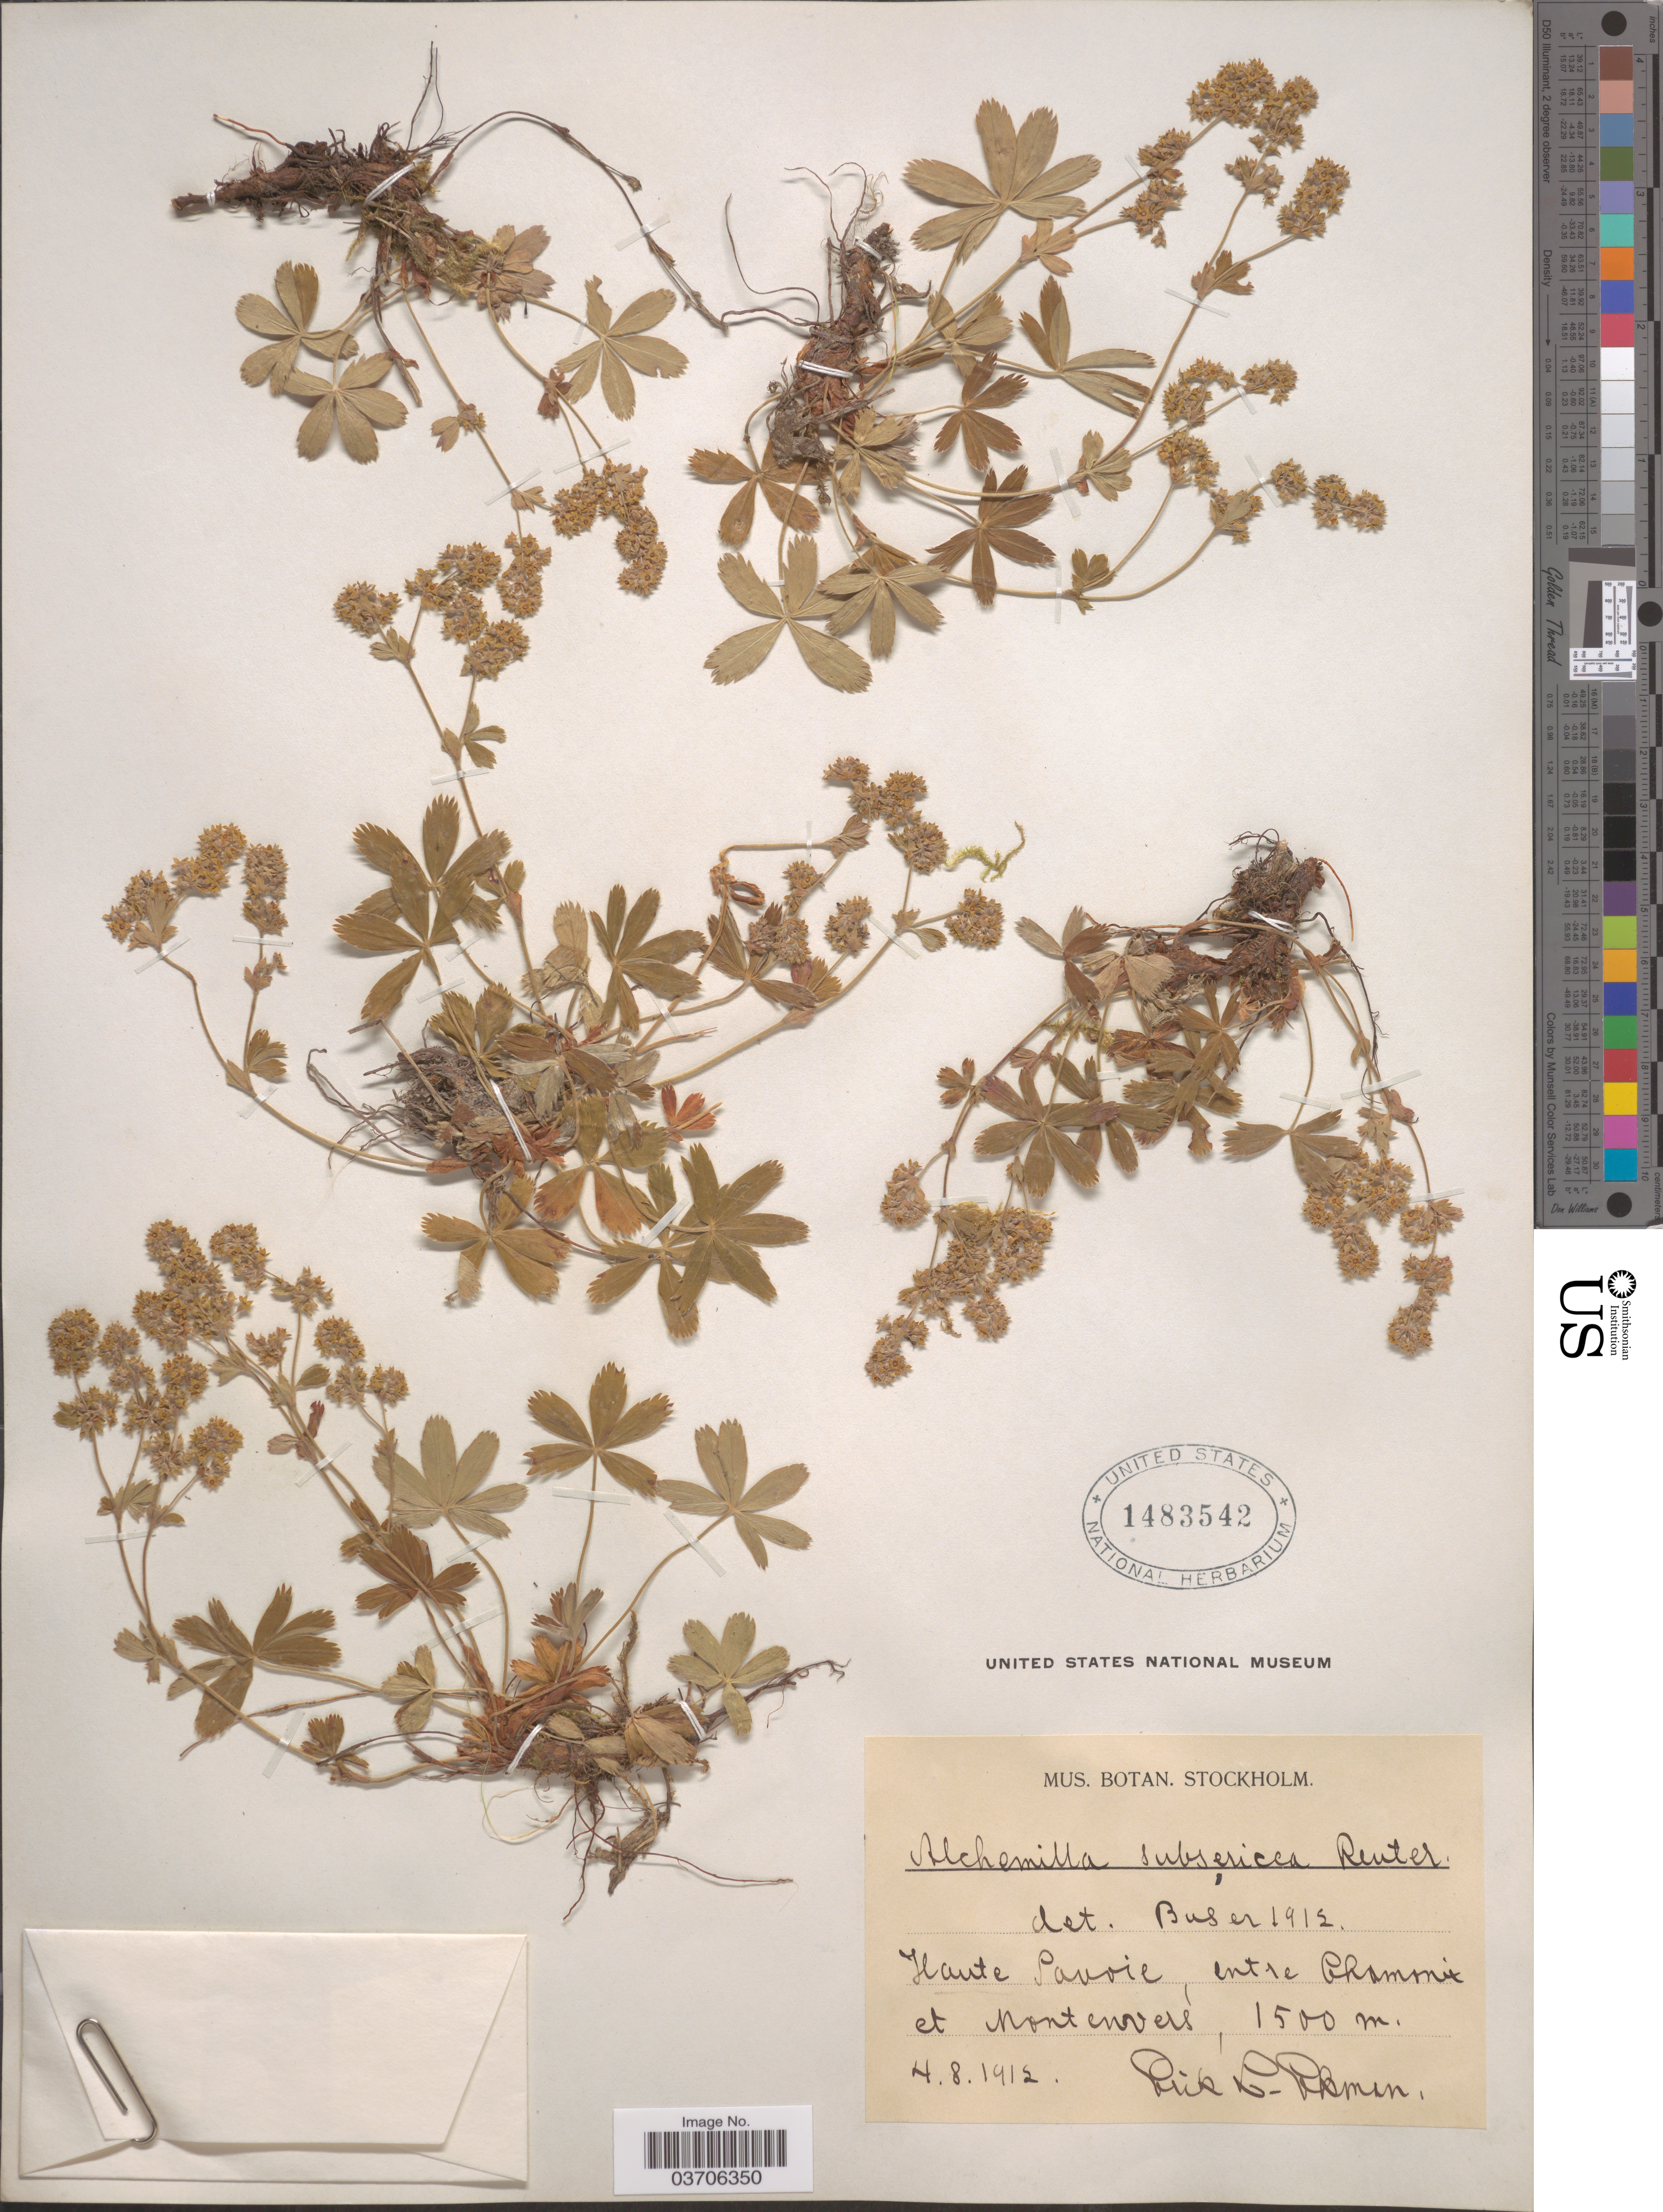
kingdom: Plantae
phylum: Tracheophyta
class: Magnoliopsida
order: Rosales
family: Rosaceae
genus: Alchemilla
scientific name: Alchemilla subsericea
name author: Reut.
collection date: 1912-08-04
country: France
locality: Haute Savoie, entre Chamonix et Montenvers. [interpreted]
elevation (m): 1500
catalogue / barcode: US 1483542